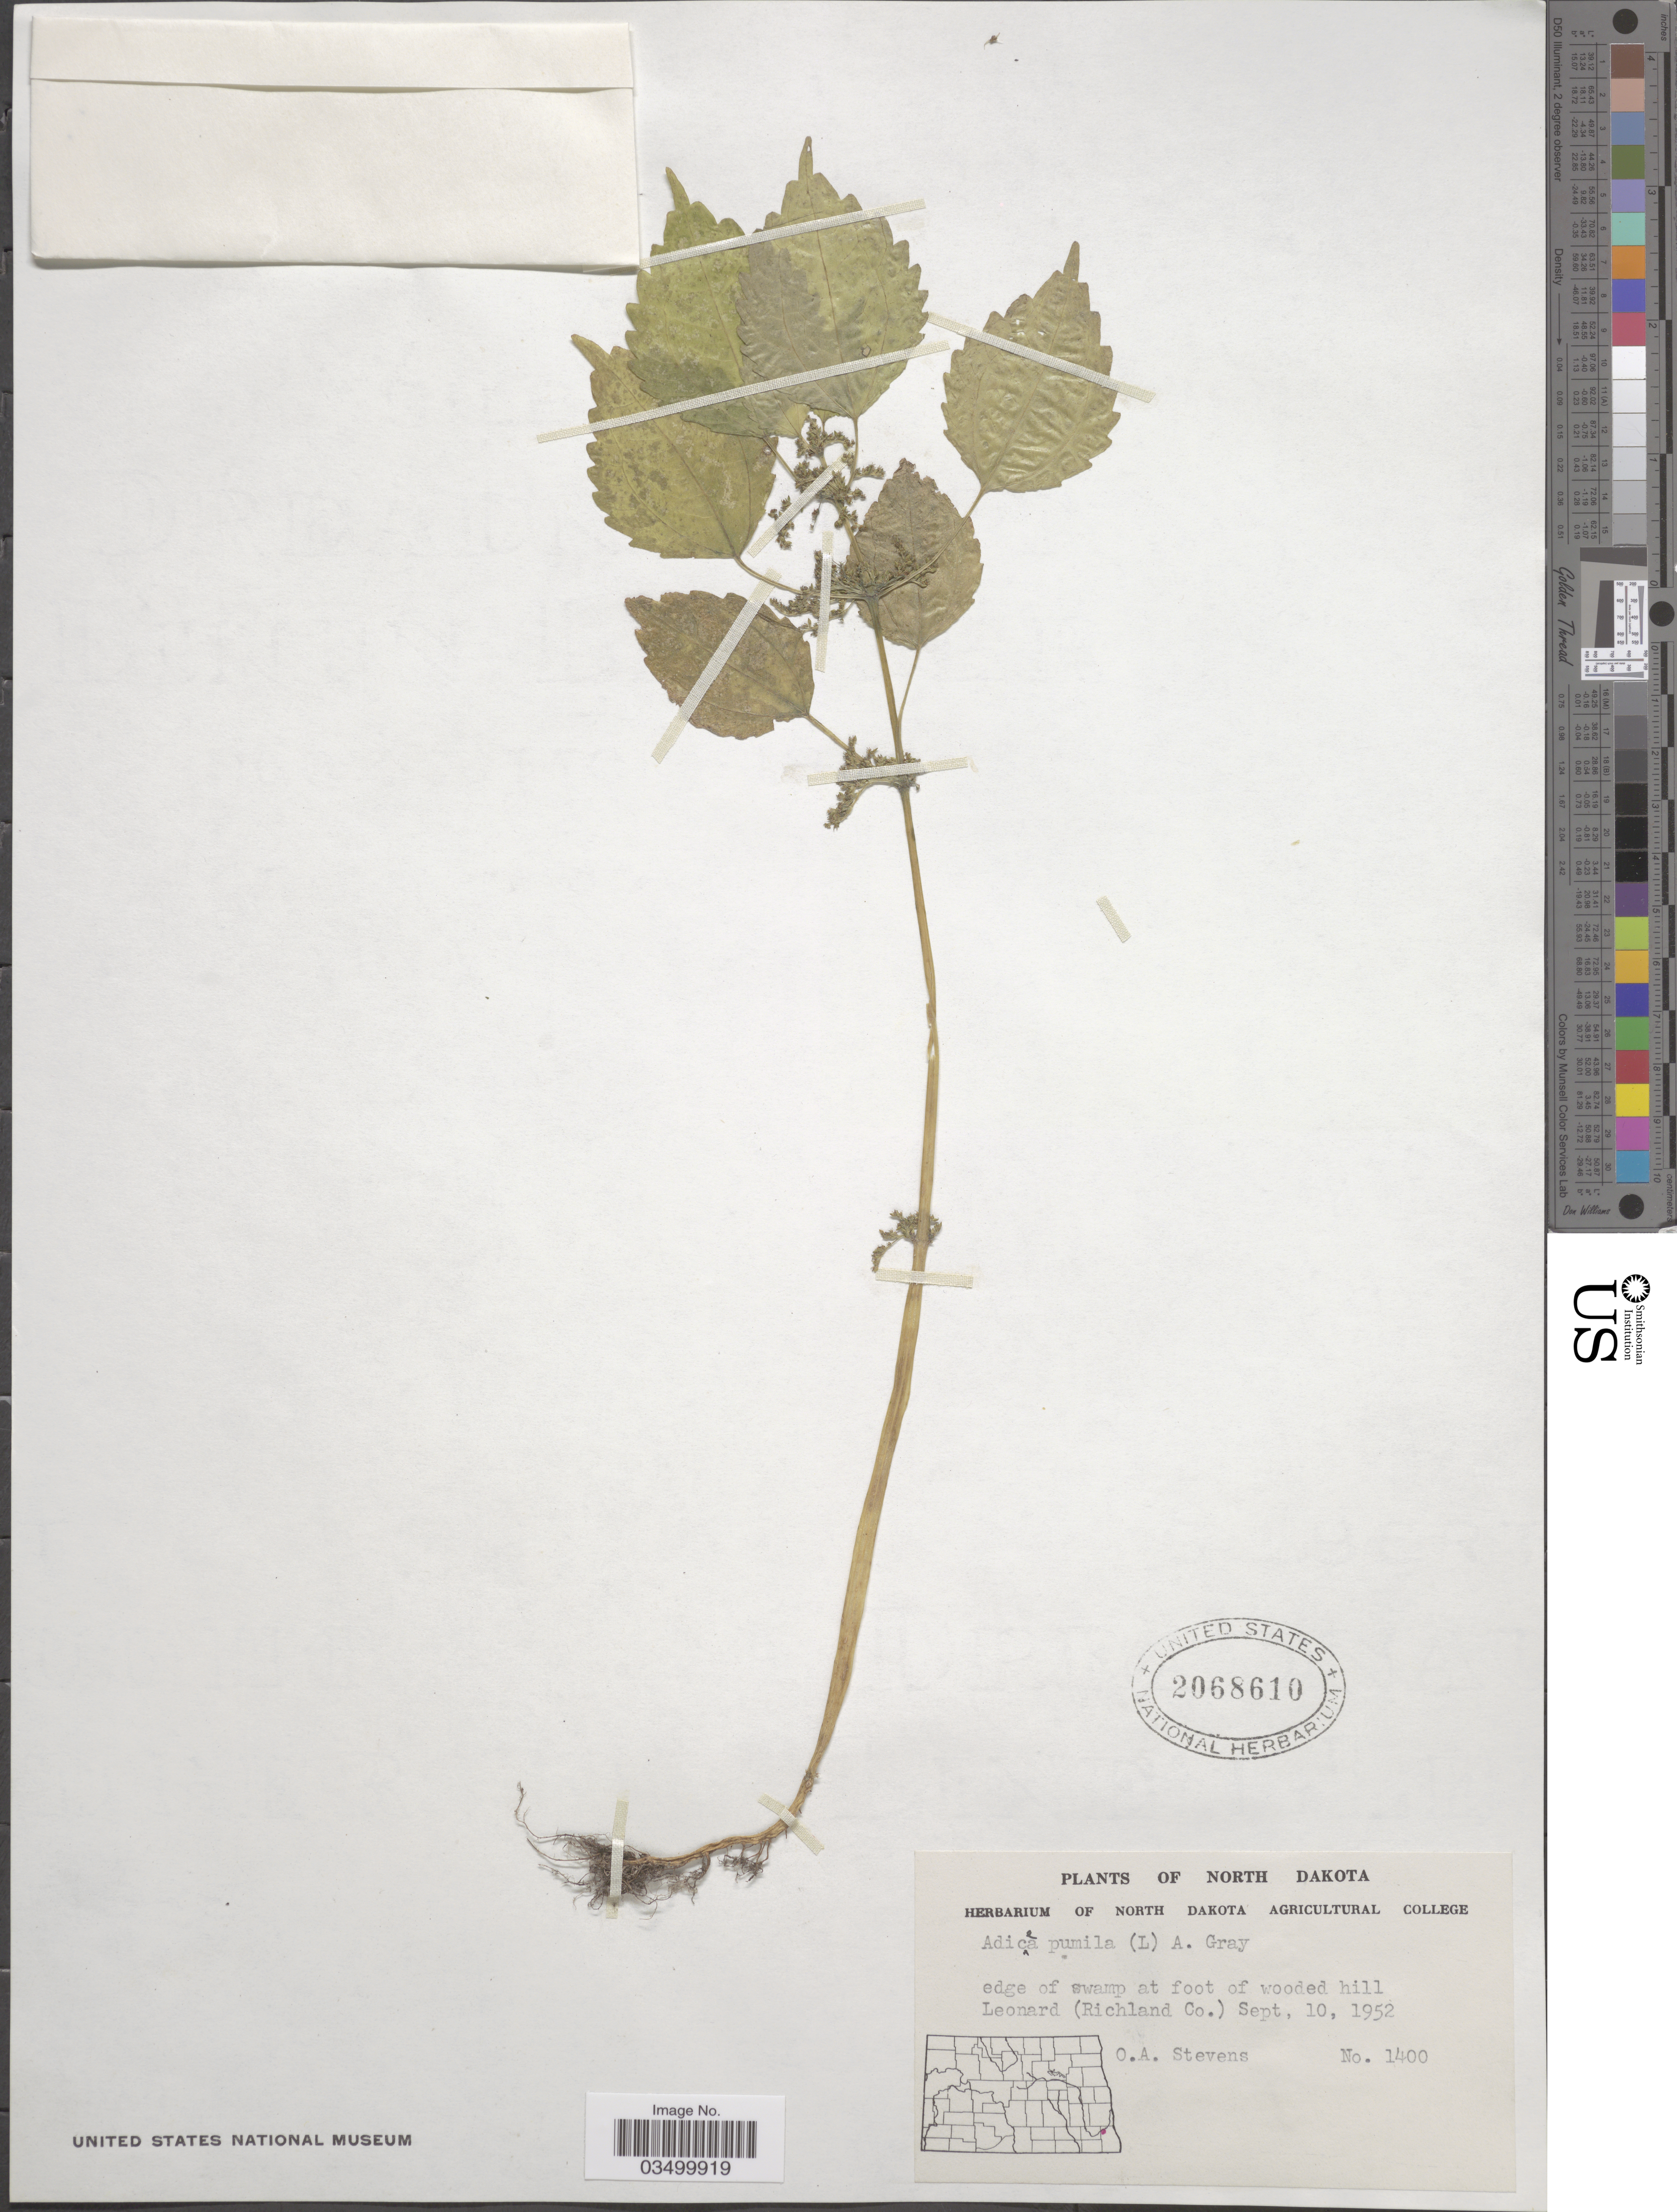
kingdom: Plantae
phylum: Tracheophyta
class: Magnoliopsida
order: Rosales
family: Urticaceae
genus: Pilea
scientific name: Pilea pumila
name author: (L.) A. Gray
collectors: O. A. Stevens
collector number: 1400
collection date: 1952-09-10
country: United States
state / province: North Dakota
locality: Edge of swamp at foot of wooded hill Leonard (Richland Co.).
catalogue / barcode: US 2068610